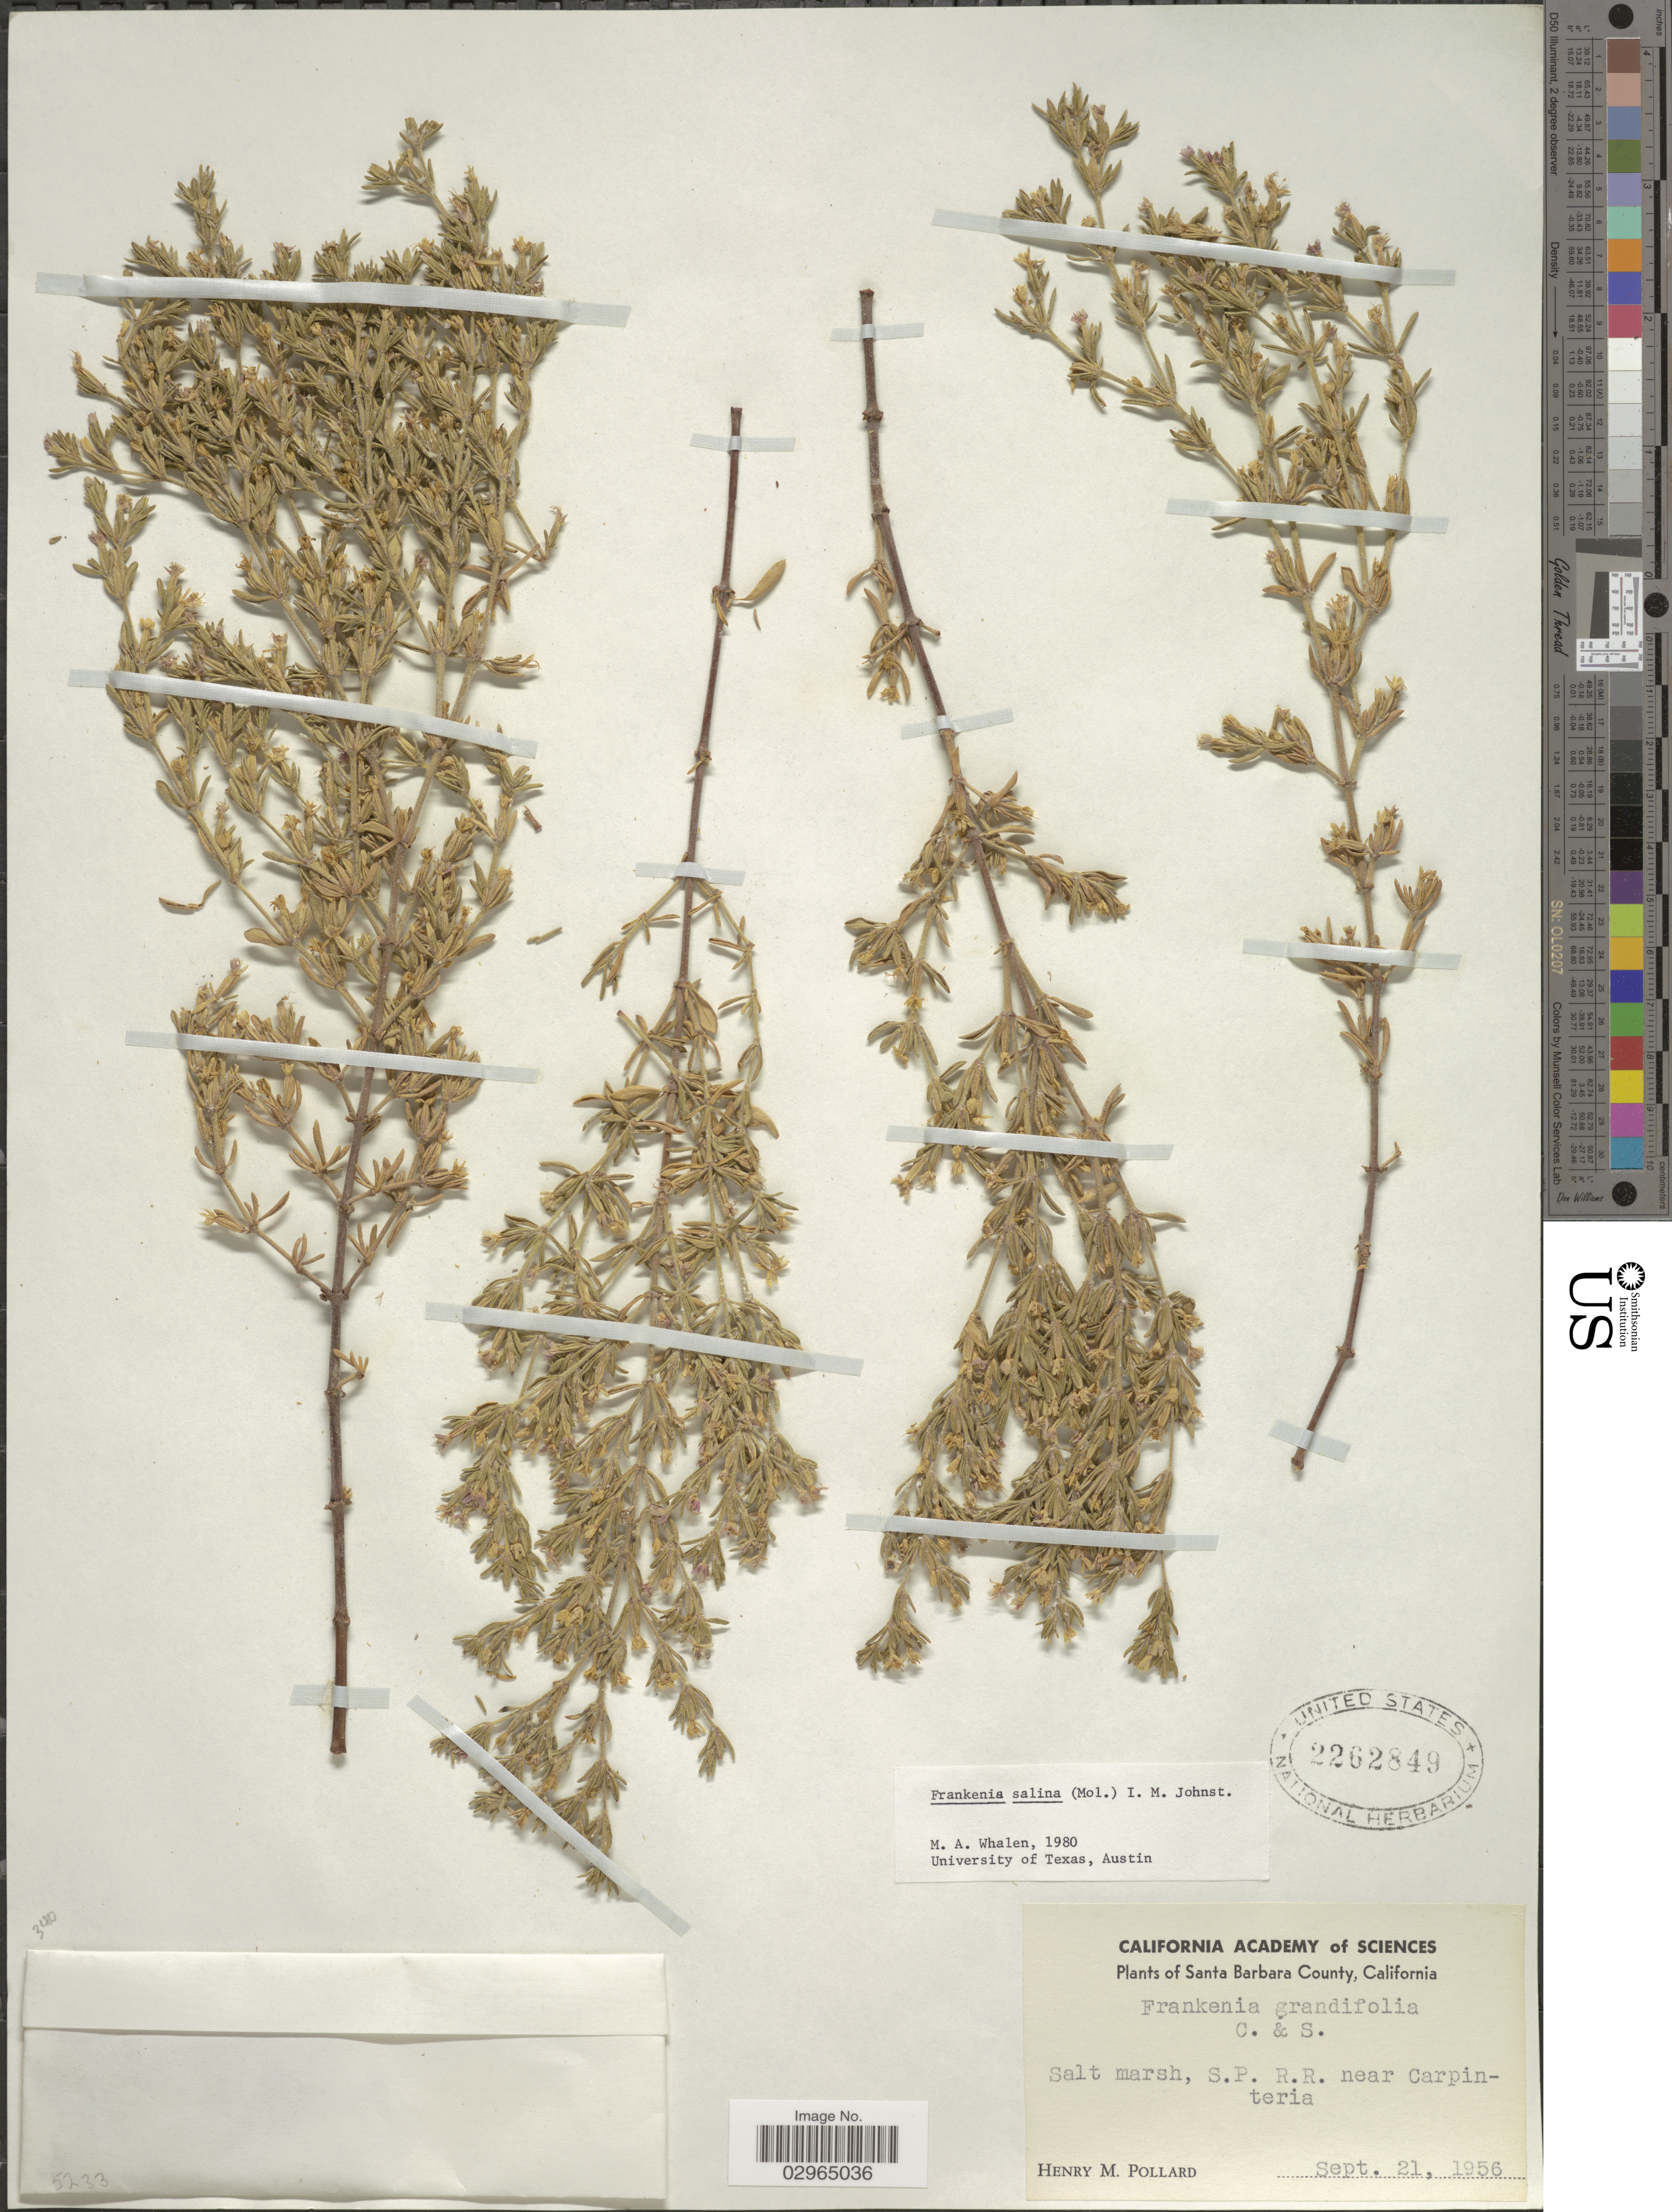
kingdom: Plantae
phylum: Tracheophyta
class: Magnoliopsida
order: Caryophyllales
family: Frankeniaceae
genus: Frankenia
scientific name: Frankenia salina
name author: (Molina) I.M. Johnst.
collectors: H. M. Pollard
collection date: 1956-09-21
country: United States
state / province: California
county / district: Santa Barbara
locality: Santa Barbara County. Salt marsh, S.P. R.R. near Carpinteria.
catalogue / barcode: US 2262849